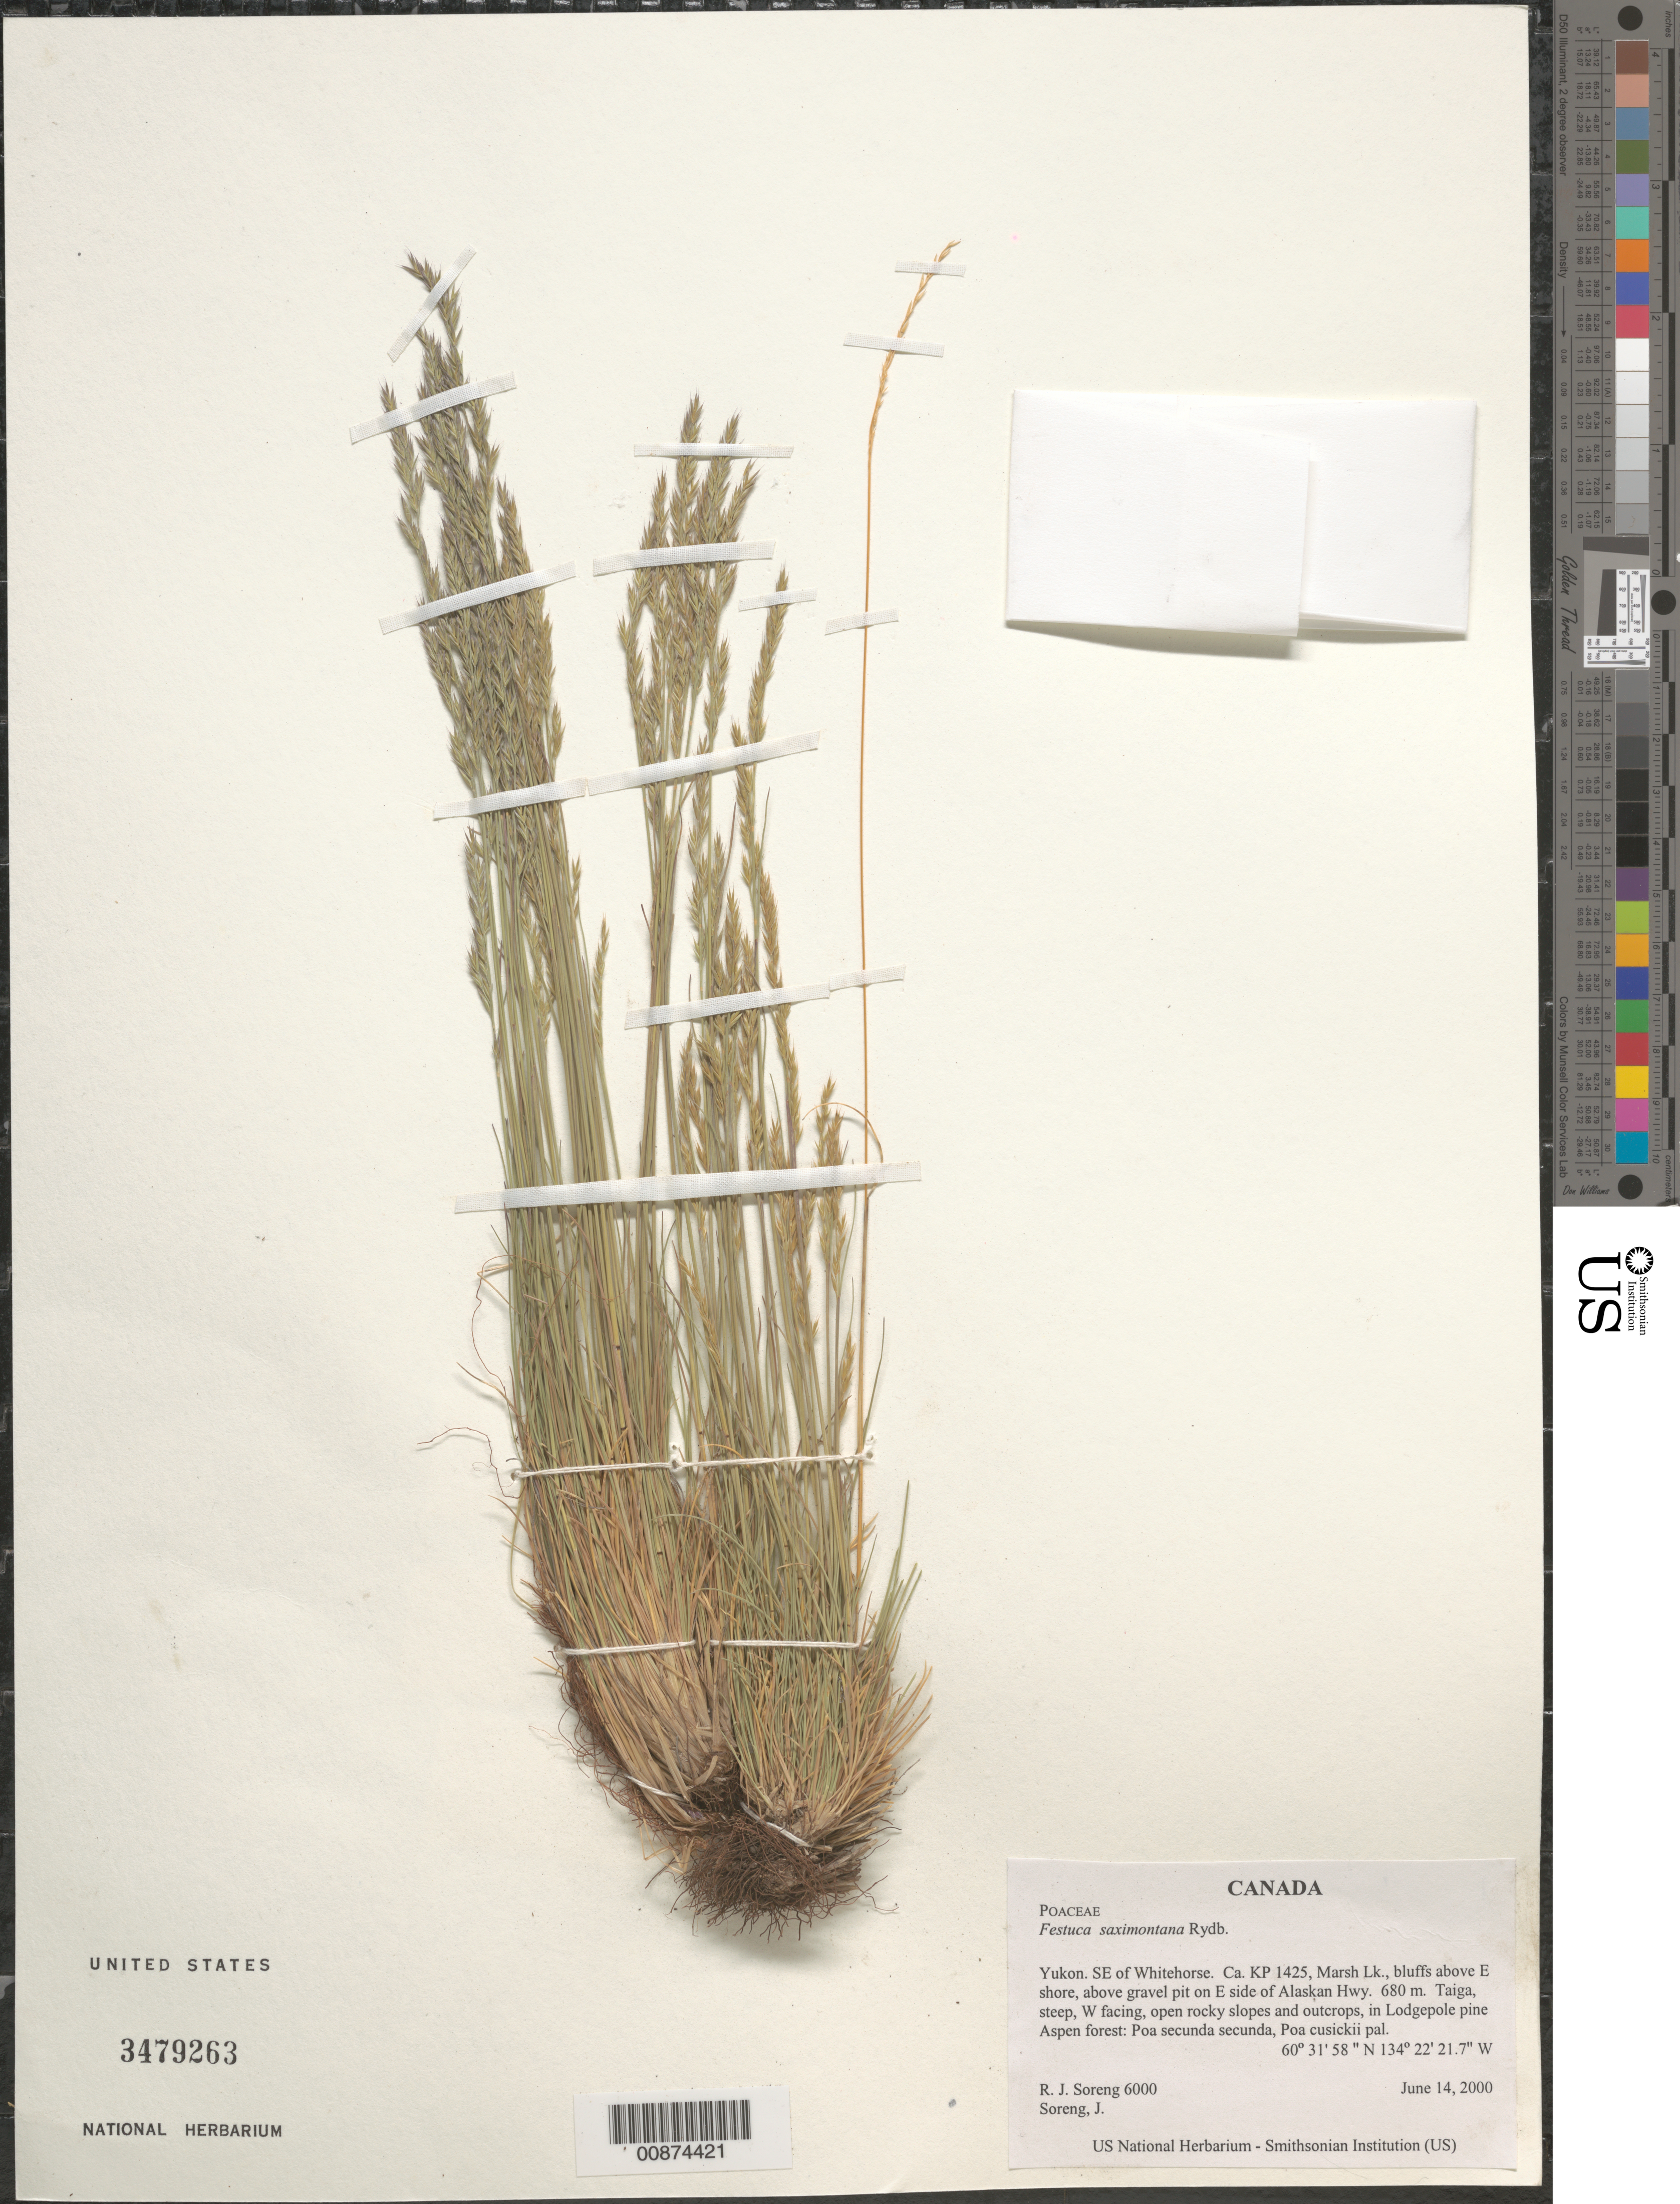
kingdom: Plantae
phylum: Tracheophyta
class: Liliopsida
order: Poales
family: Poaceae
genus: Festuca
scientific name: Festuca saximontana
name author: Rydb.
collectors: R. J. Soreng & J. E. Soreng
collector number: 6000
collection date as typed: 14 Jun 2000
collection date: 2000-06-14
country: Canada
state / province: Yukon Territory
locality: SE of Whitehorse. Ca. KP 1425, Marsh Lk., bluffs above E shore, above gravel pit on E side of Alaskan Hwy.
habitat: Taiga, steep, W facing, open rocky slopes and outcrops, in Lodgepole pine Aspen forest: Poa secunda secunda, Poa cusickii pal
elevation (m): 680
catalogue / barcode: US 3479263